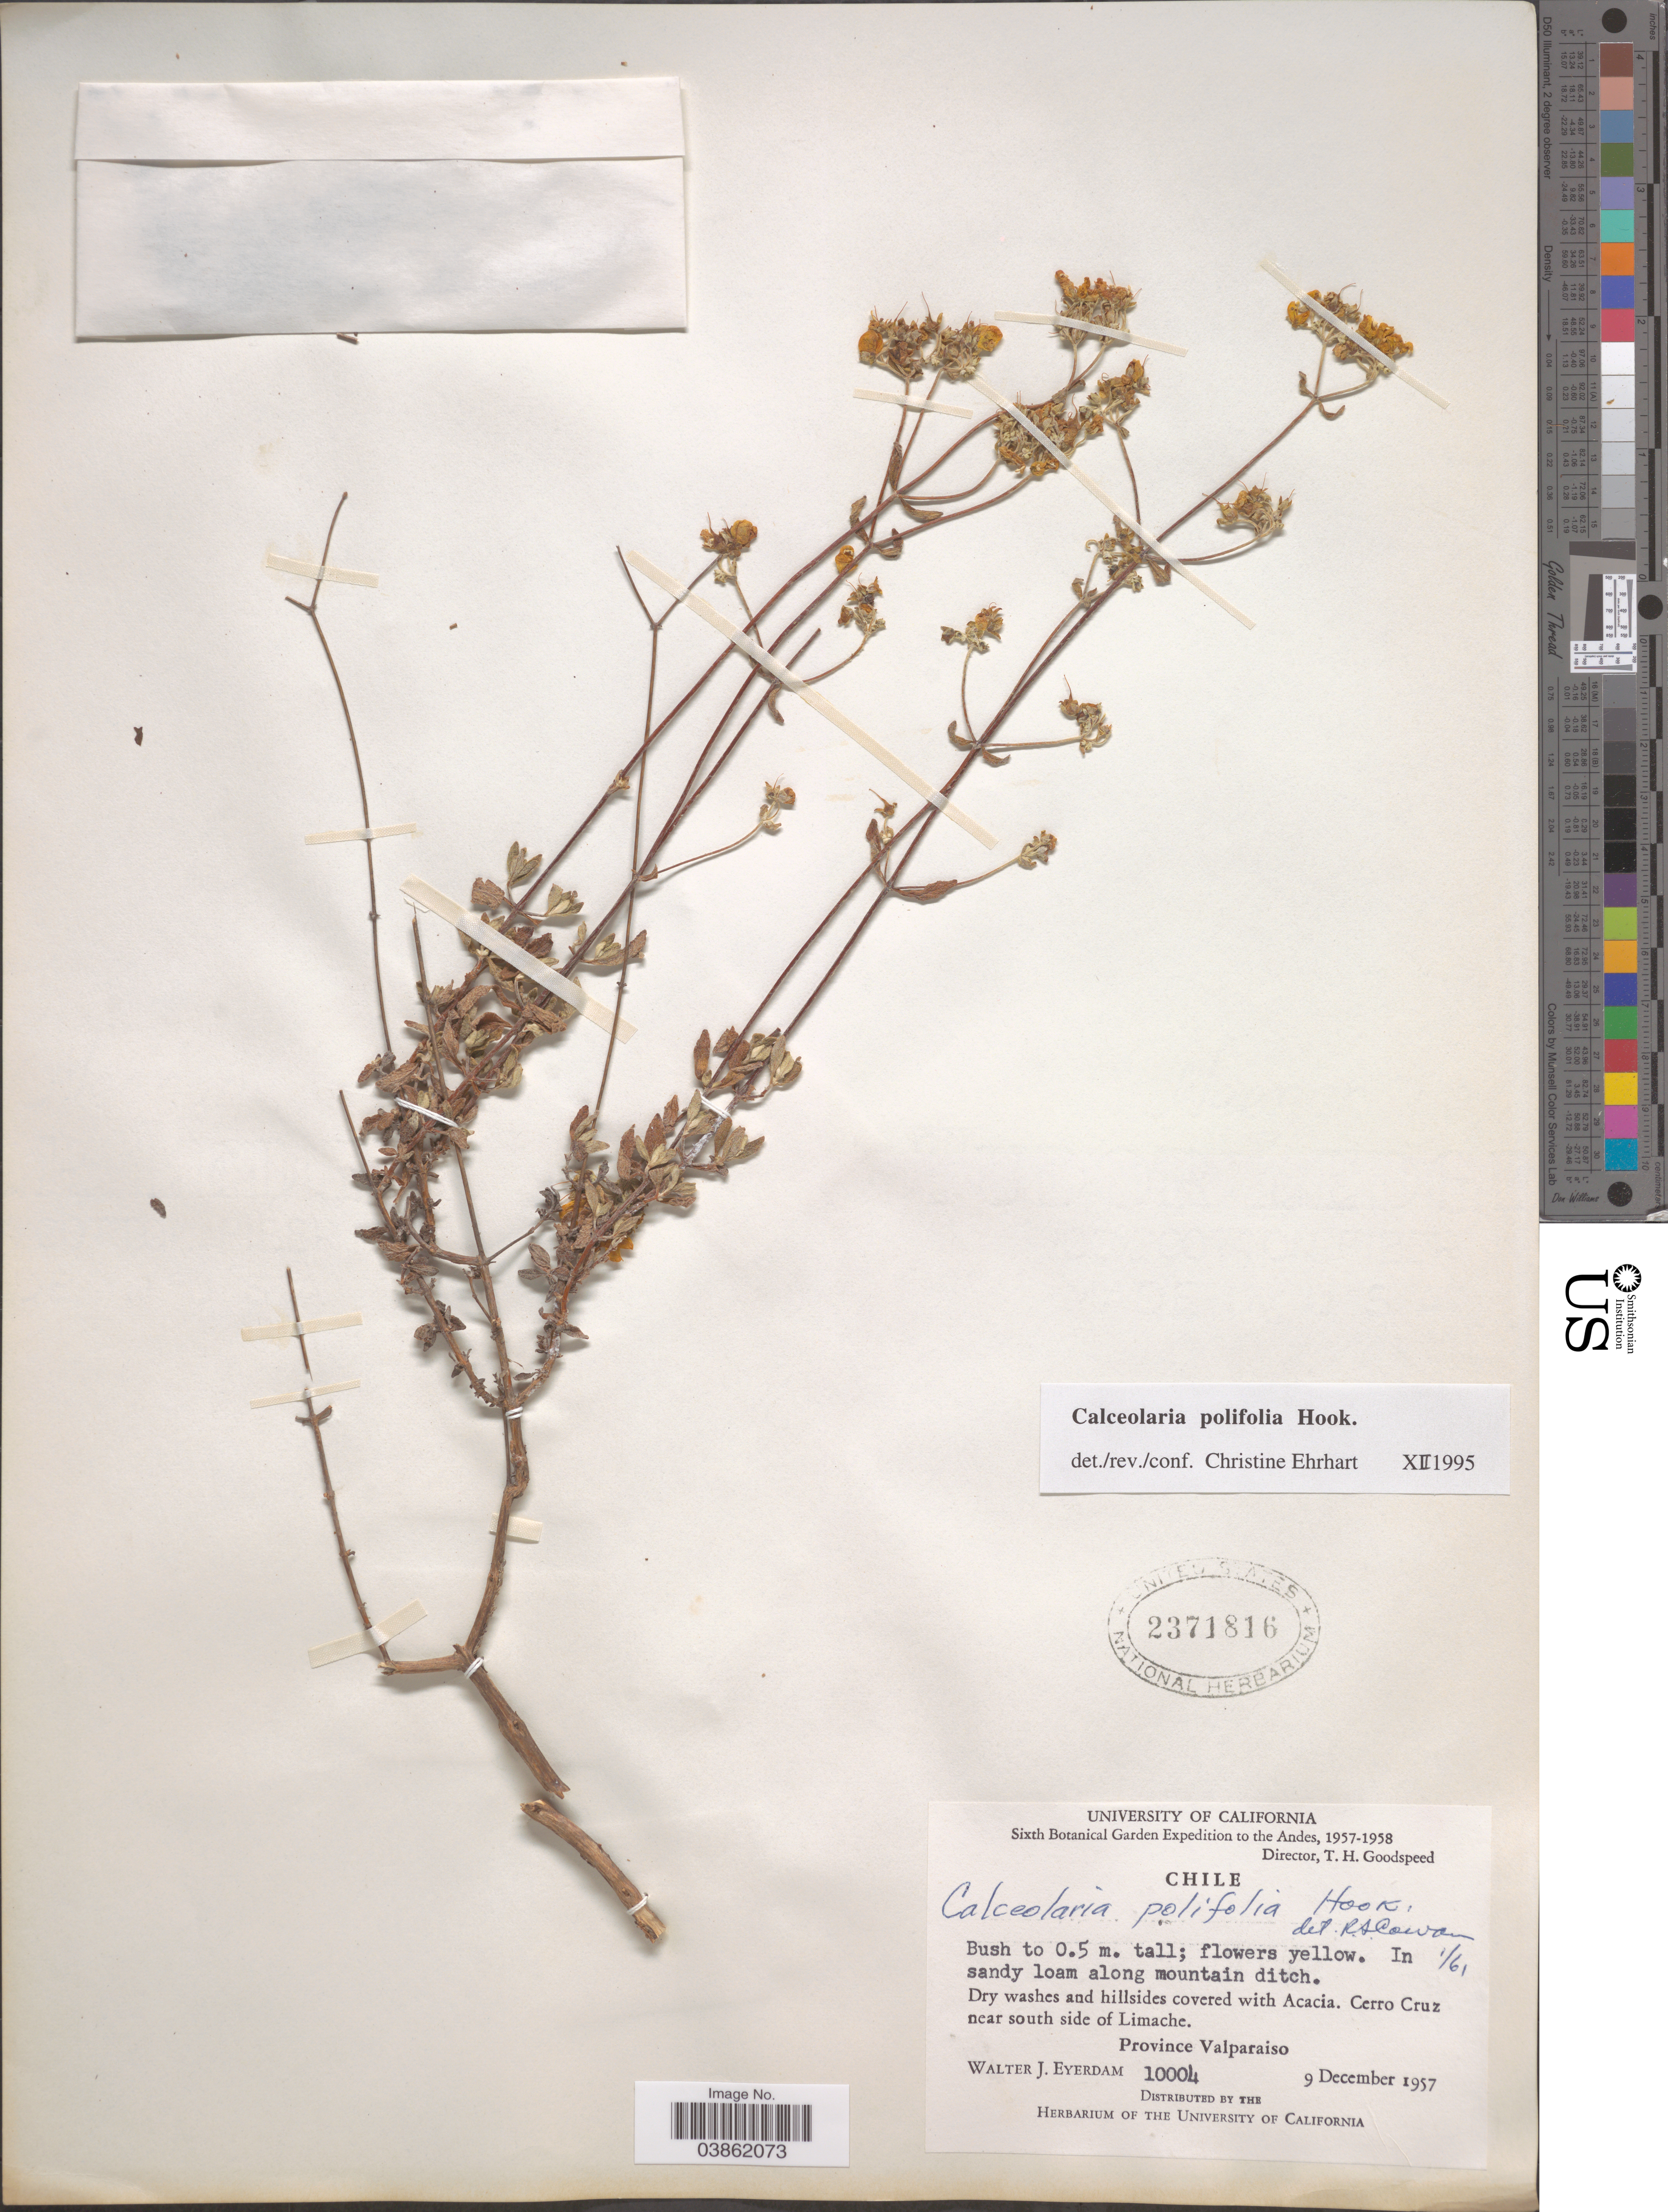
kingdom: Plantae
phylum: Tracheophyta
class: Magnoliopsida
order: Lamiales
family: Calceolariaceae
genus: Calceolaria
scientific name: Calceolaria polifolia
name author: Hook.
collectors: W. J. Eyerdam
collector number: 10004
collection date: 1957-12-09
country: Chile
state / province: Valparaíso (V)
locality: The Andes. Cerro Cruz near south side of Limache.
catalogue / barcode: US 2371816